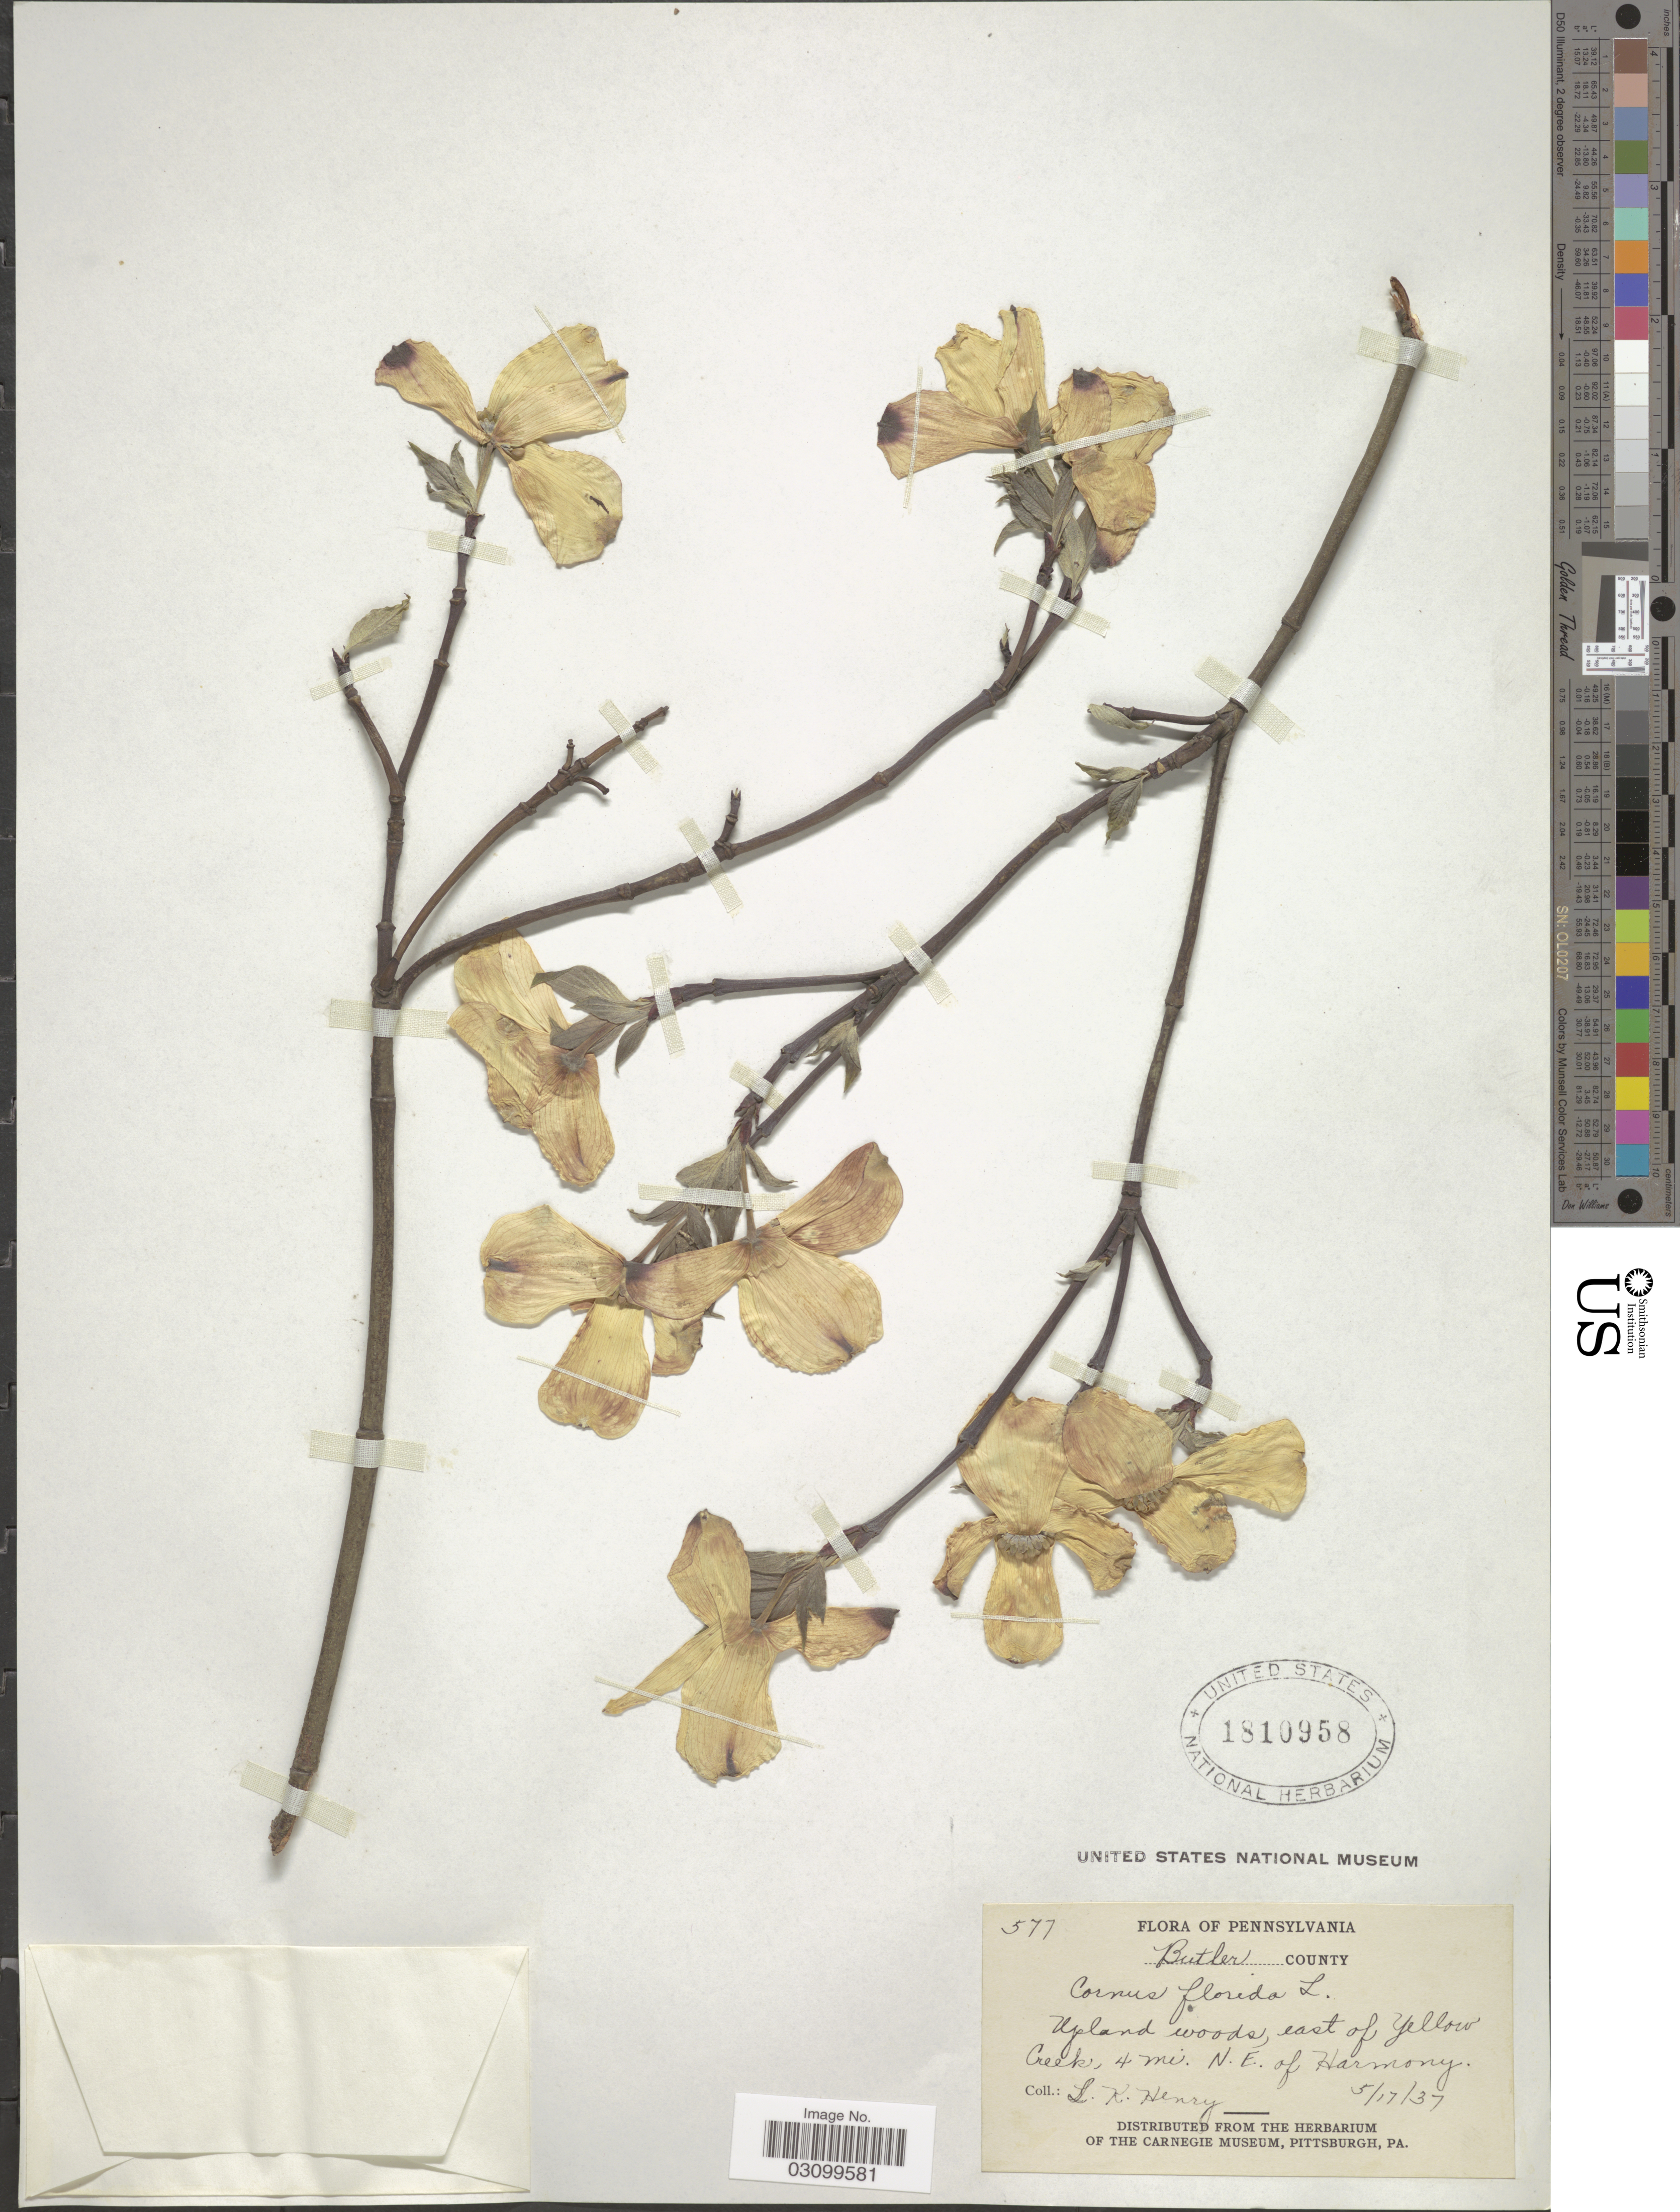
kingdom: Plantae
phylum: Tracheophyta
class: Magnoliopsida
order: Cornales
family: Cornaceae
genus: Cornus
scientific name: Cornus florida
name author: L.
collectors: L. K. Henry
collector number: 577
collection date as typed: Transcribed d/m/y: 17/5/37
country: United States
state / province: Pennsylvania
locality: Butler County. Upland woods, east of Yellow Creek, 4 mi. N.E. of Harmony.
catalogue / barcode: US 1810958